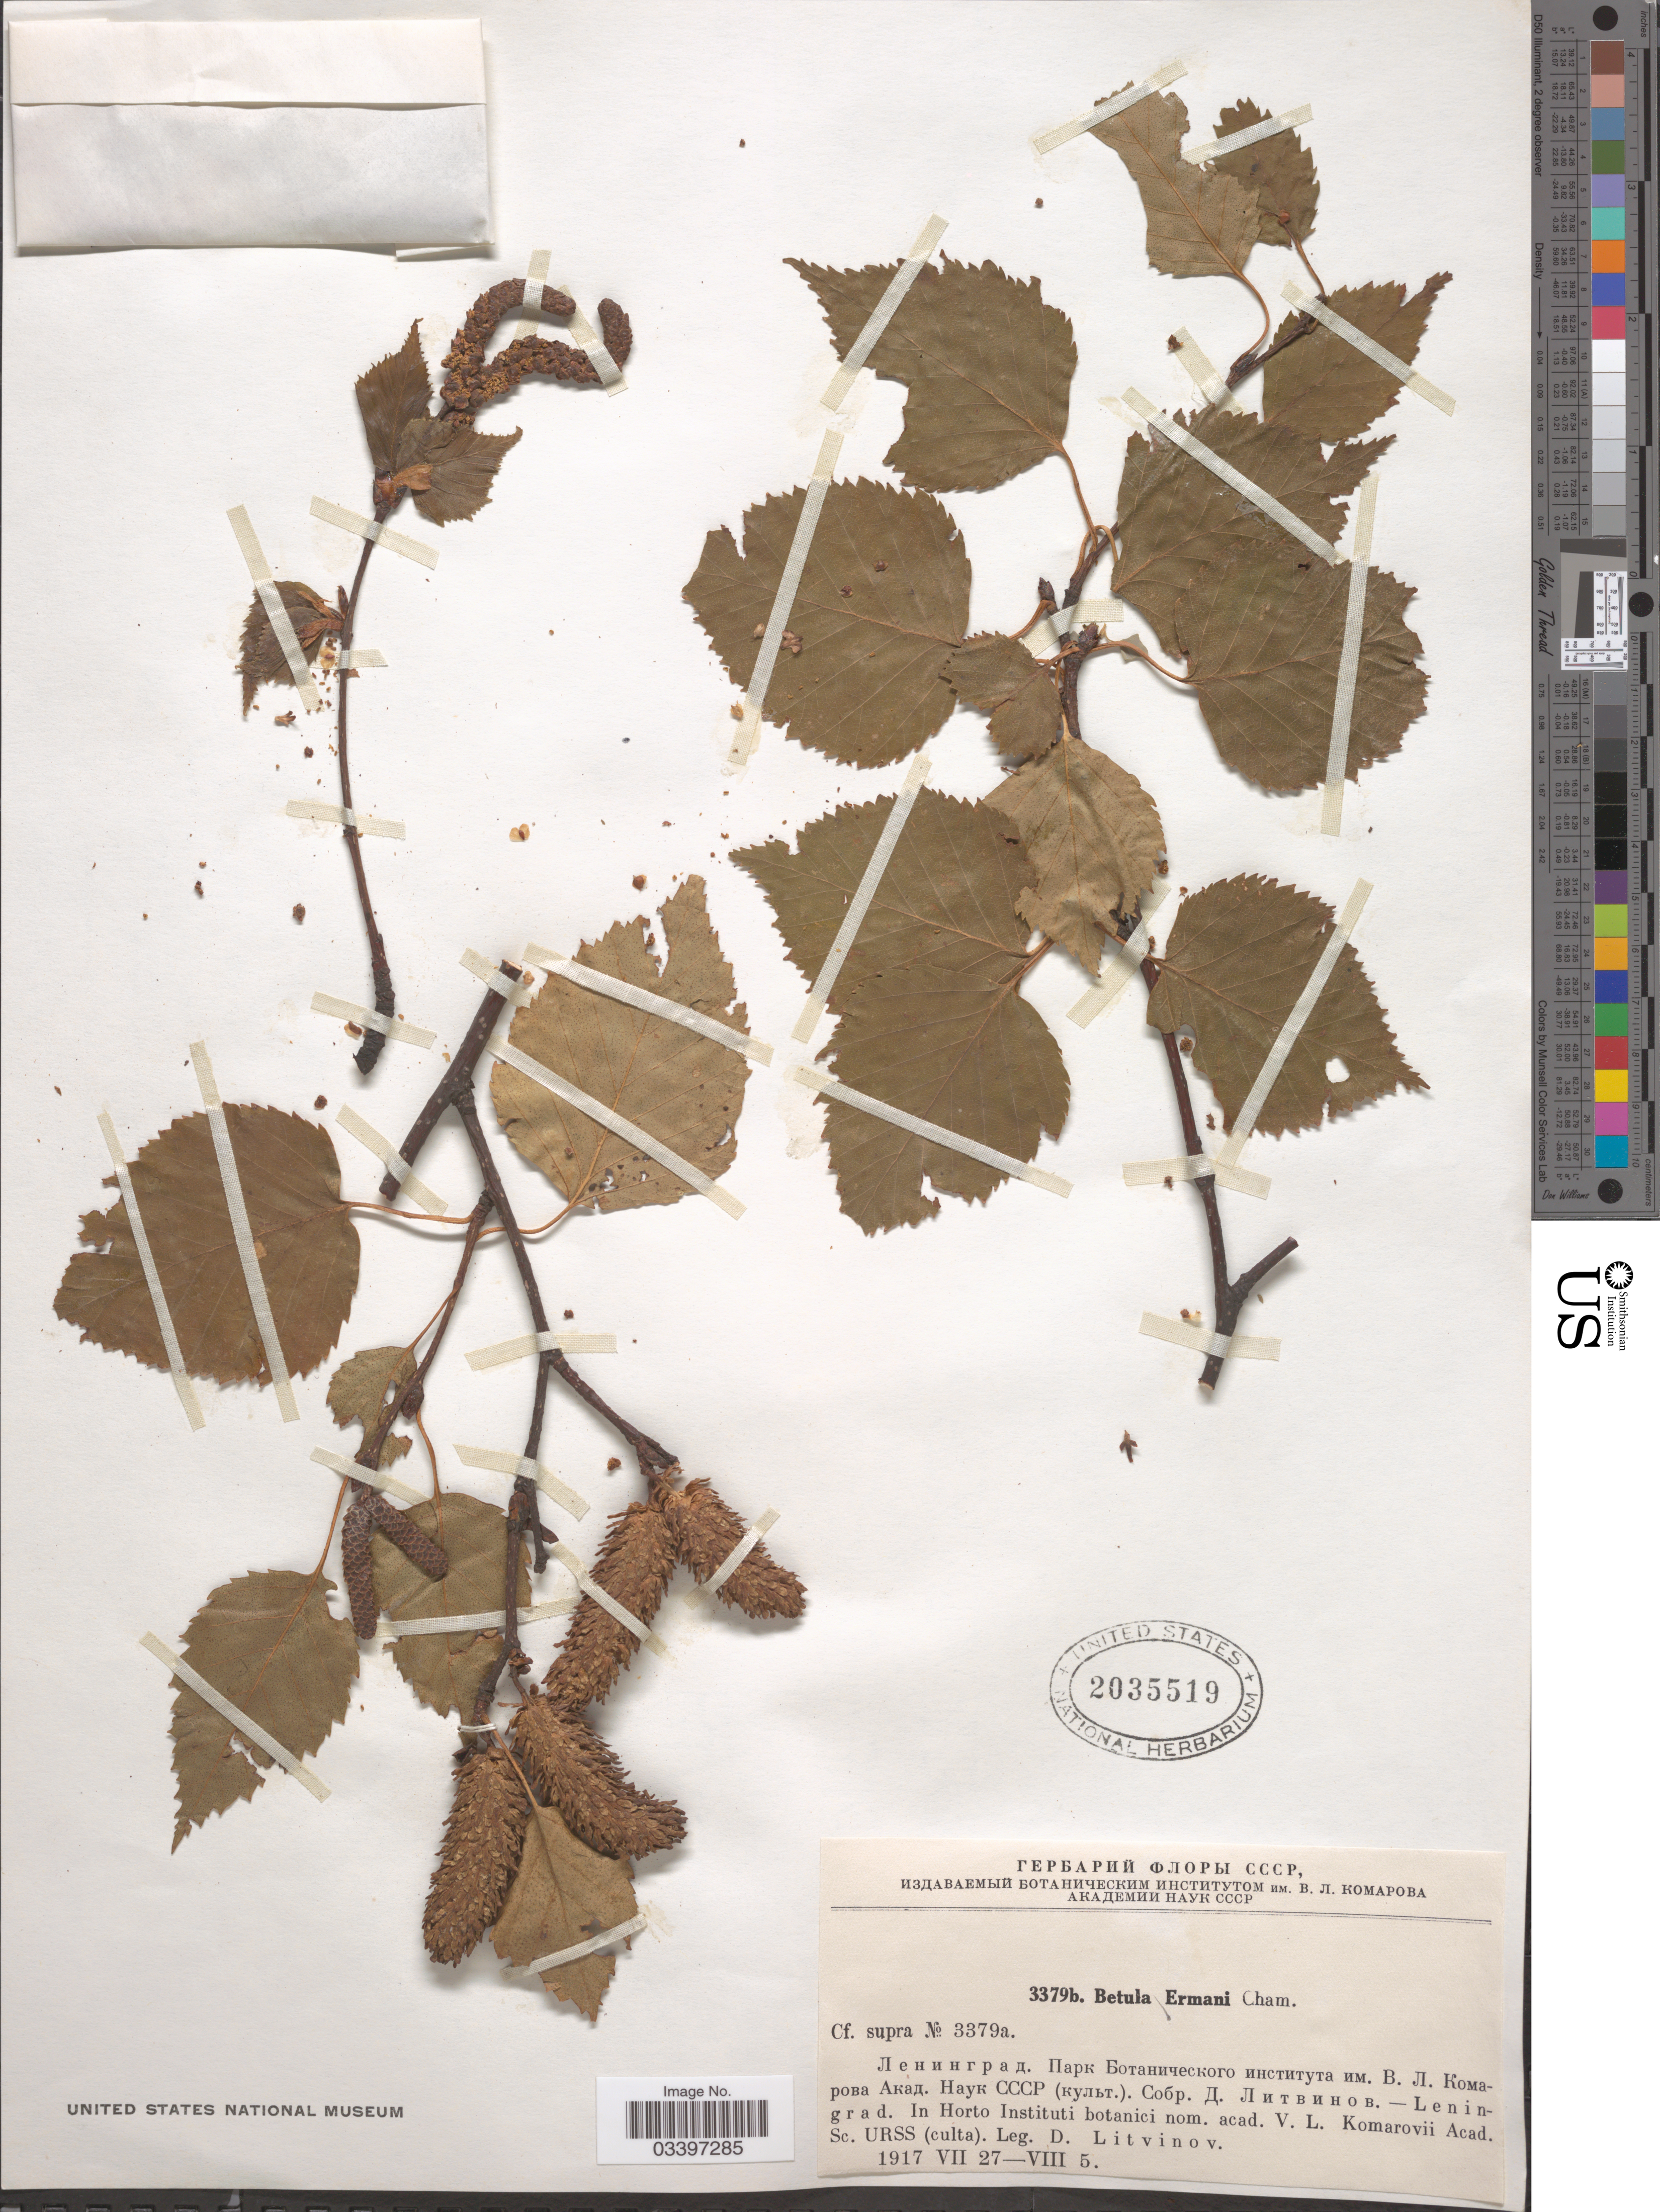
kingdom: Plantae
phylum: Tracheophyta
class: Magnoliopsida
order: Fagales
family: Betulaceae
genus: Betula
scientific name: Betula ermanii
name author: Cham.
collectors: D. Litvinov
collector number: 3379b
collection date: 1917-07-27/1917-08-05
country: Russian Federation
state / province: Leningrad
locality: Leningrad. In Horto Instituti botanici nom. acad. V. L. Komarovii Acad. Sc. URSS.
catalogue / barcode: US 2035519